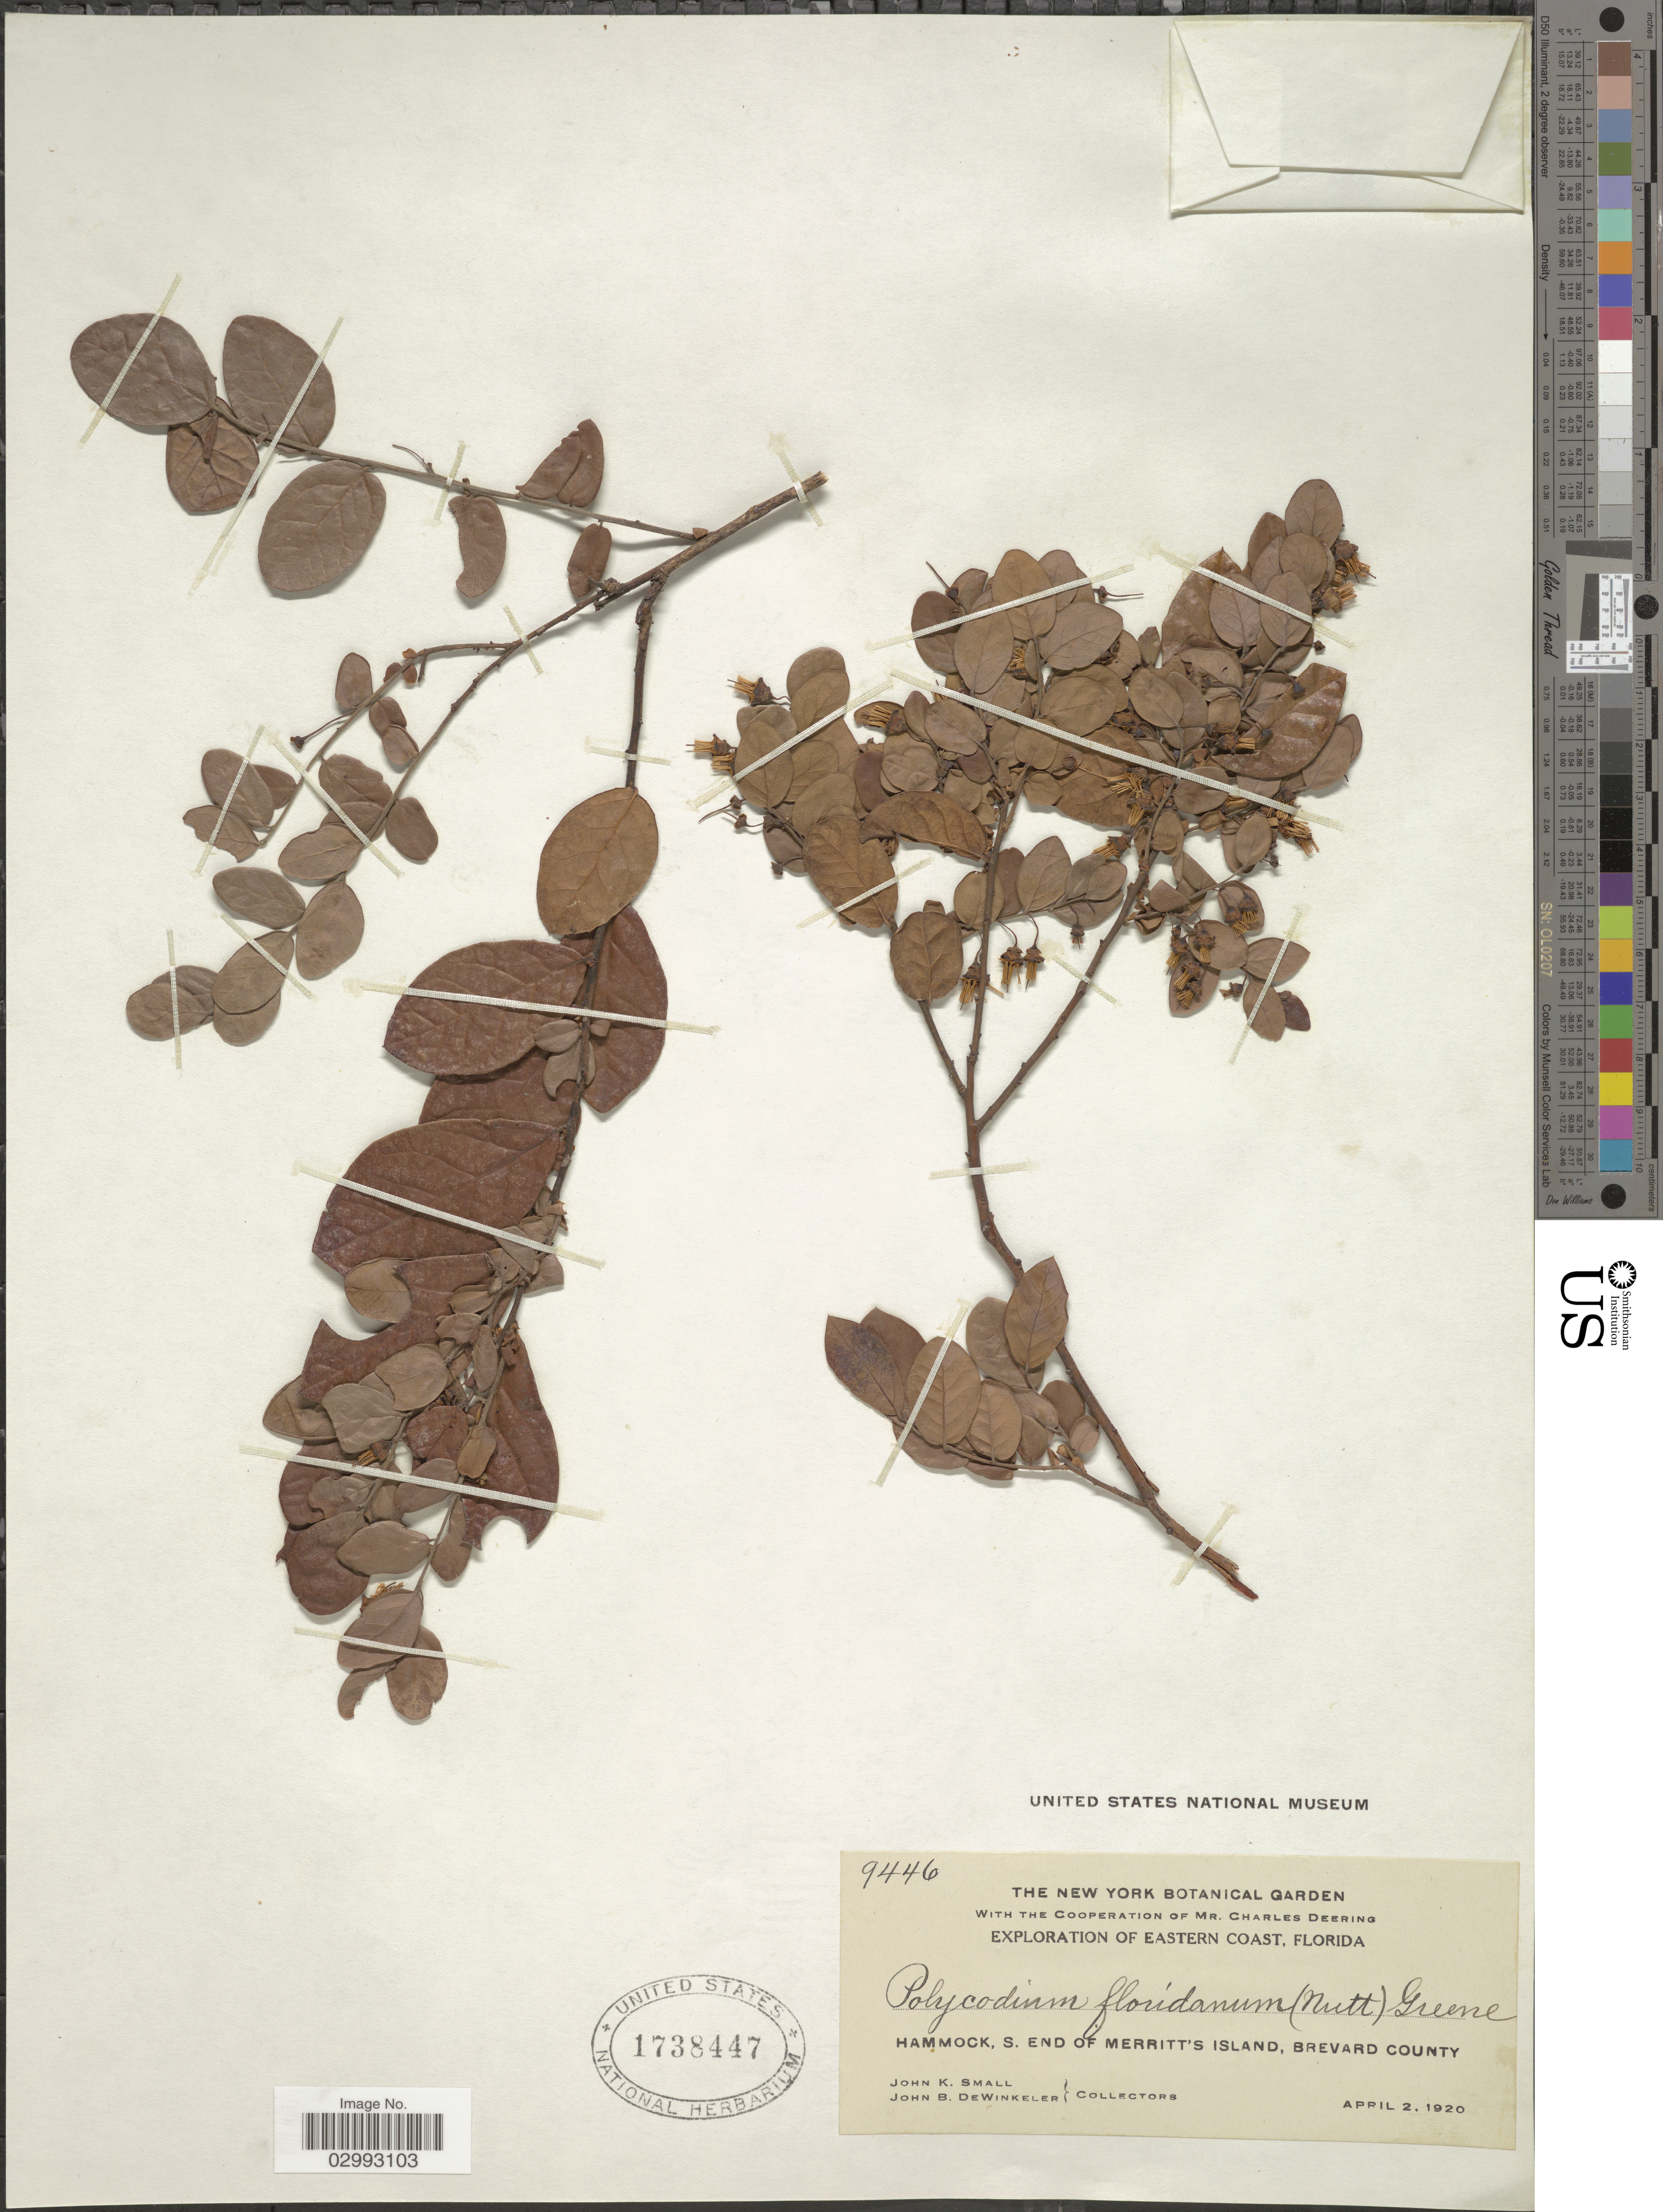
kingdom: Plantae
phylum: Tracheophyta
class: Magnoliopsida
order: Ericales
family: Ericaceae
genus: Polycodium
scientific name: Polycodium floridanum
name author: (Nutt.) Greene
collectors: J. K. Small & J. B. Dewinkeler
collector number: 9446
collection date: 1920-04-02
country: United States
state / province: Florida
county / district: Brevard Co.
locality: Hammock, S. end of Merrit's Island. Eastern coast.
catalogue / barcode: US 1738447